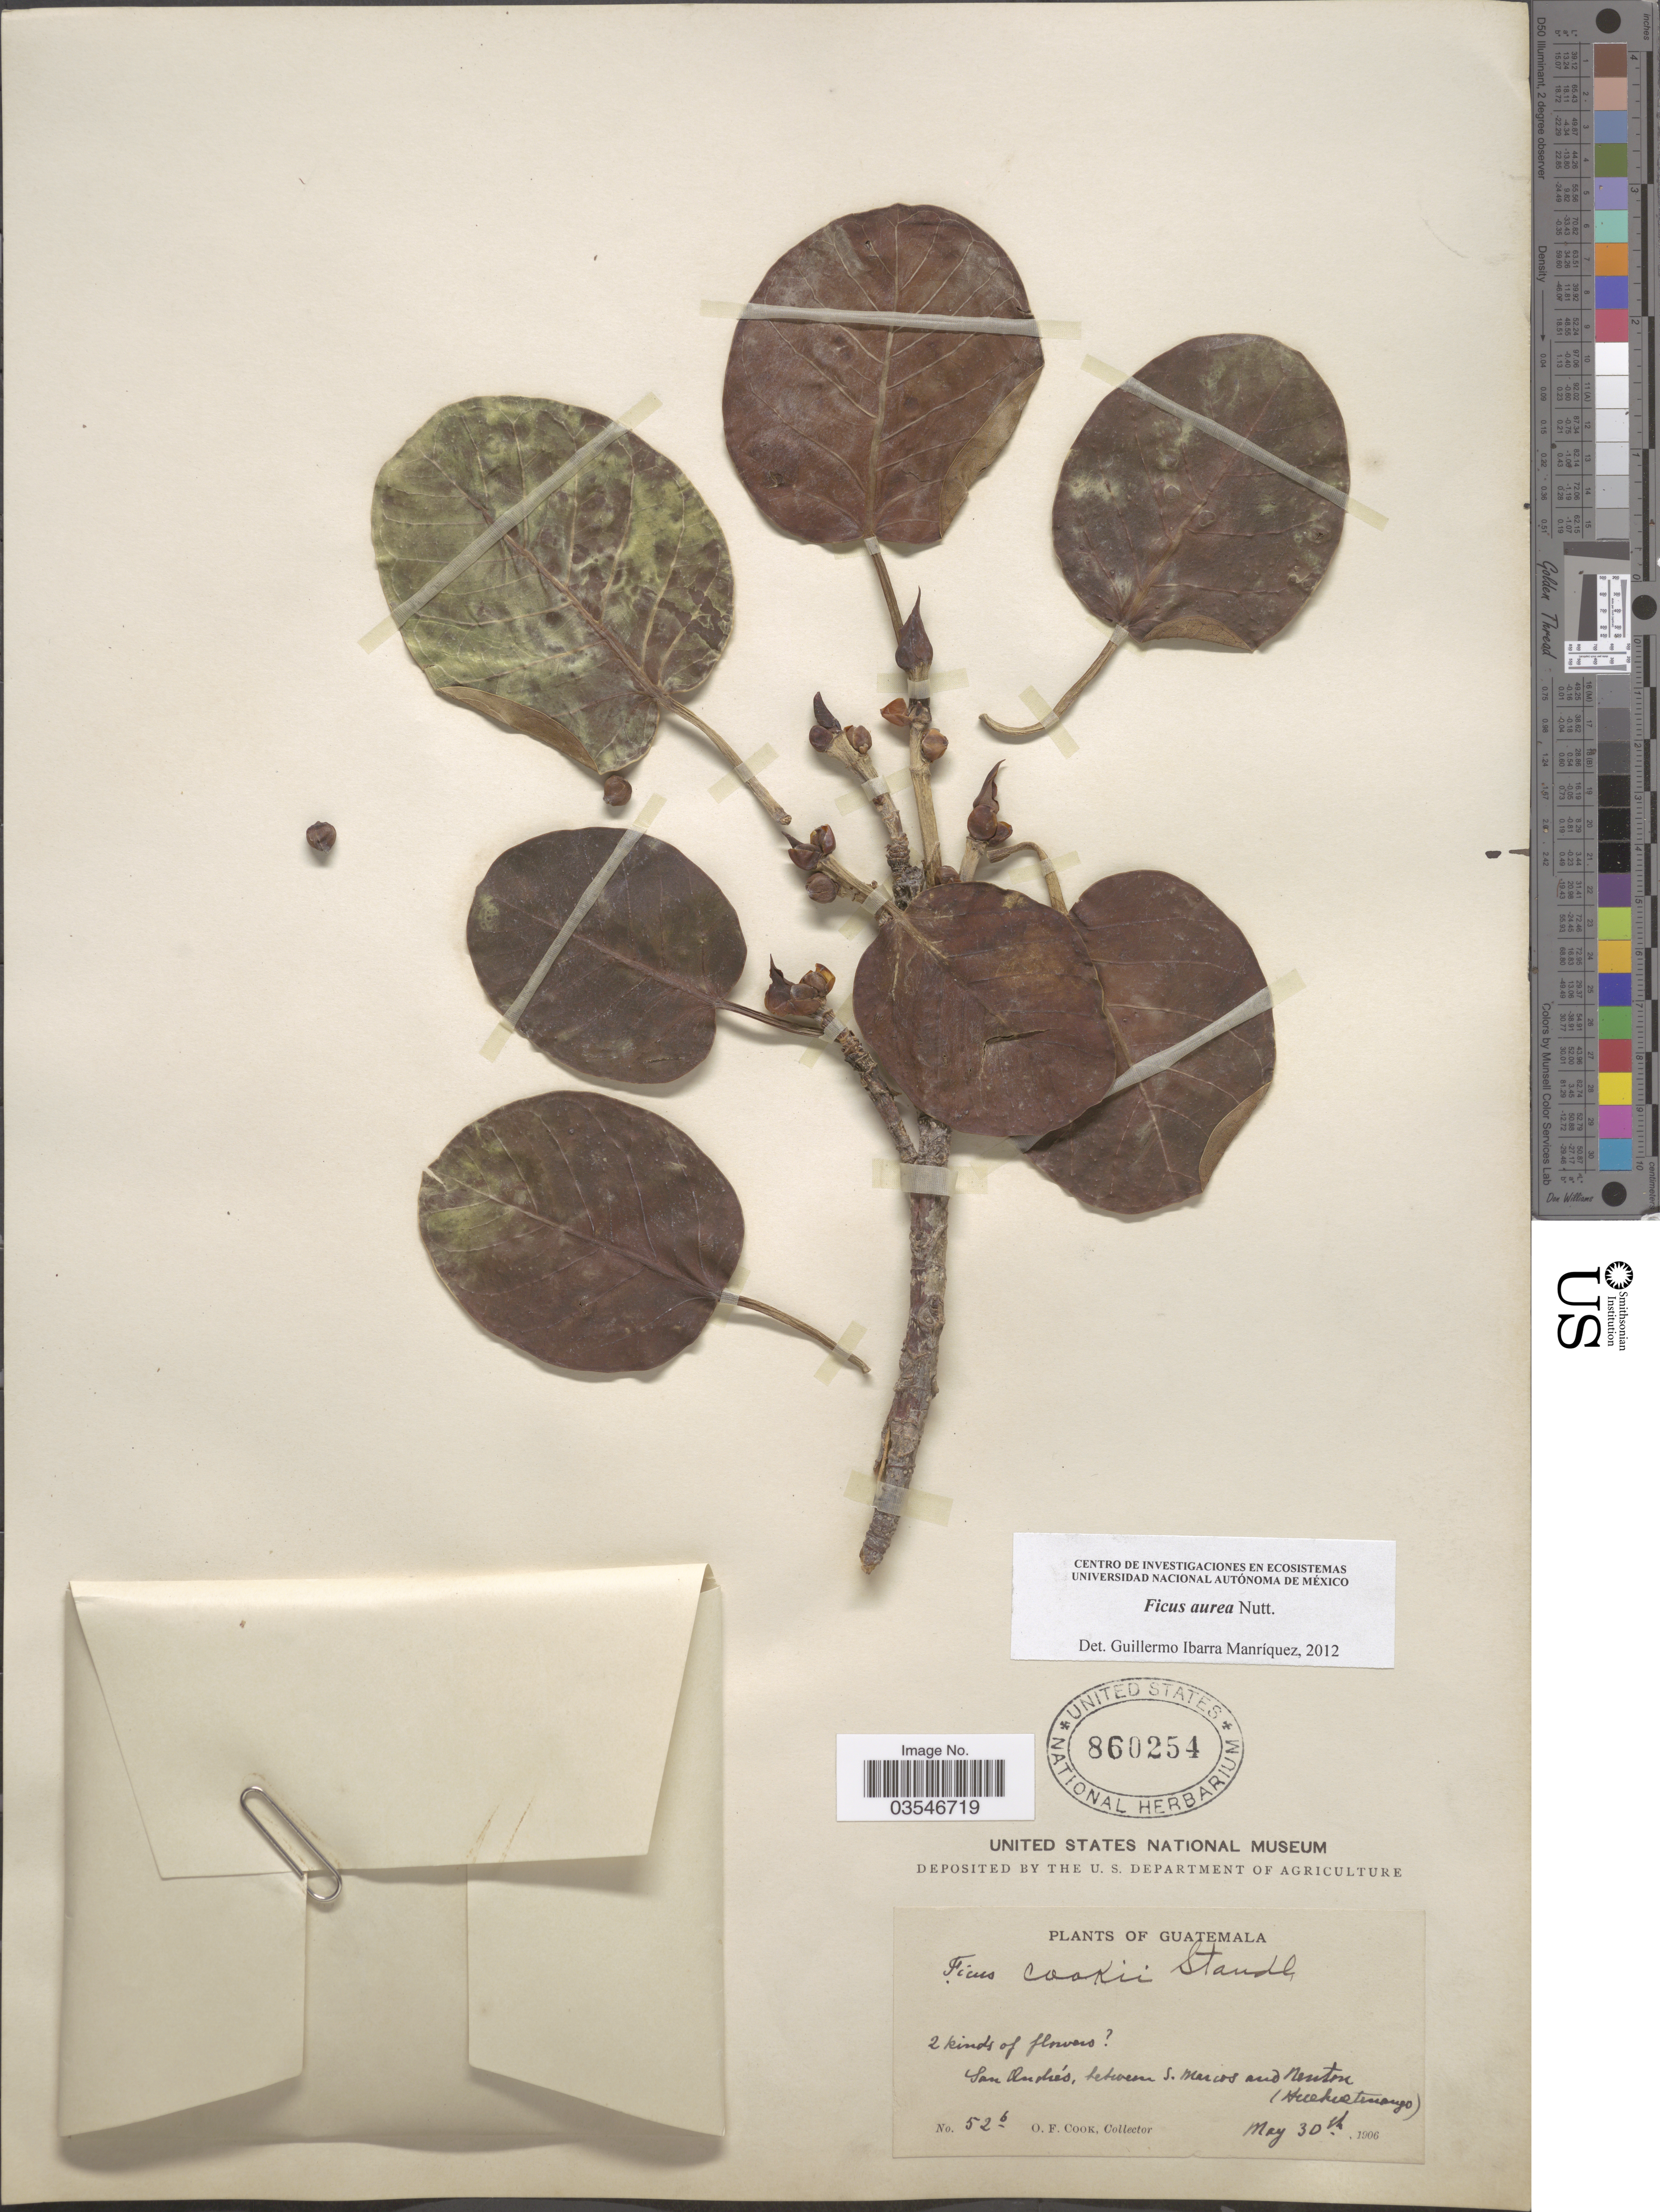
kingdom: Plantae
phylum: Tracheophyta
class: Magnoliopsida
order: Rosales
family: Moraceae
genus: Ficus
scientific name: Ficus aurea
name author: Nutt.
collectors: O. F. Cook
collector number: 52b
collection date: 1906-05-30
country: Guatemala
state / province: Huehuetenango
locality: San Andrés, between S. Marcos and Newton.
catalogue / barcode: US 860254